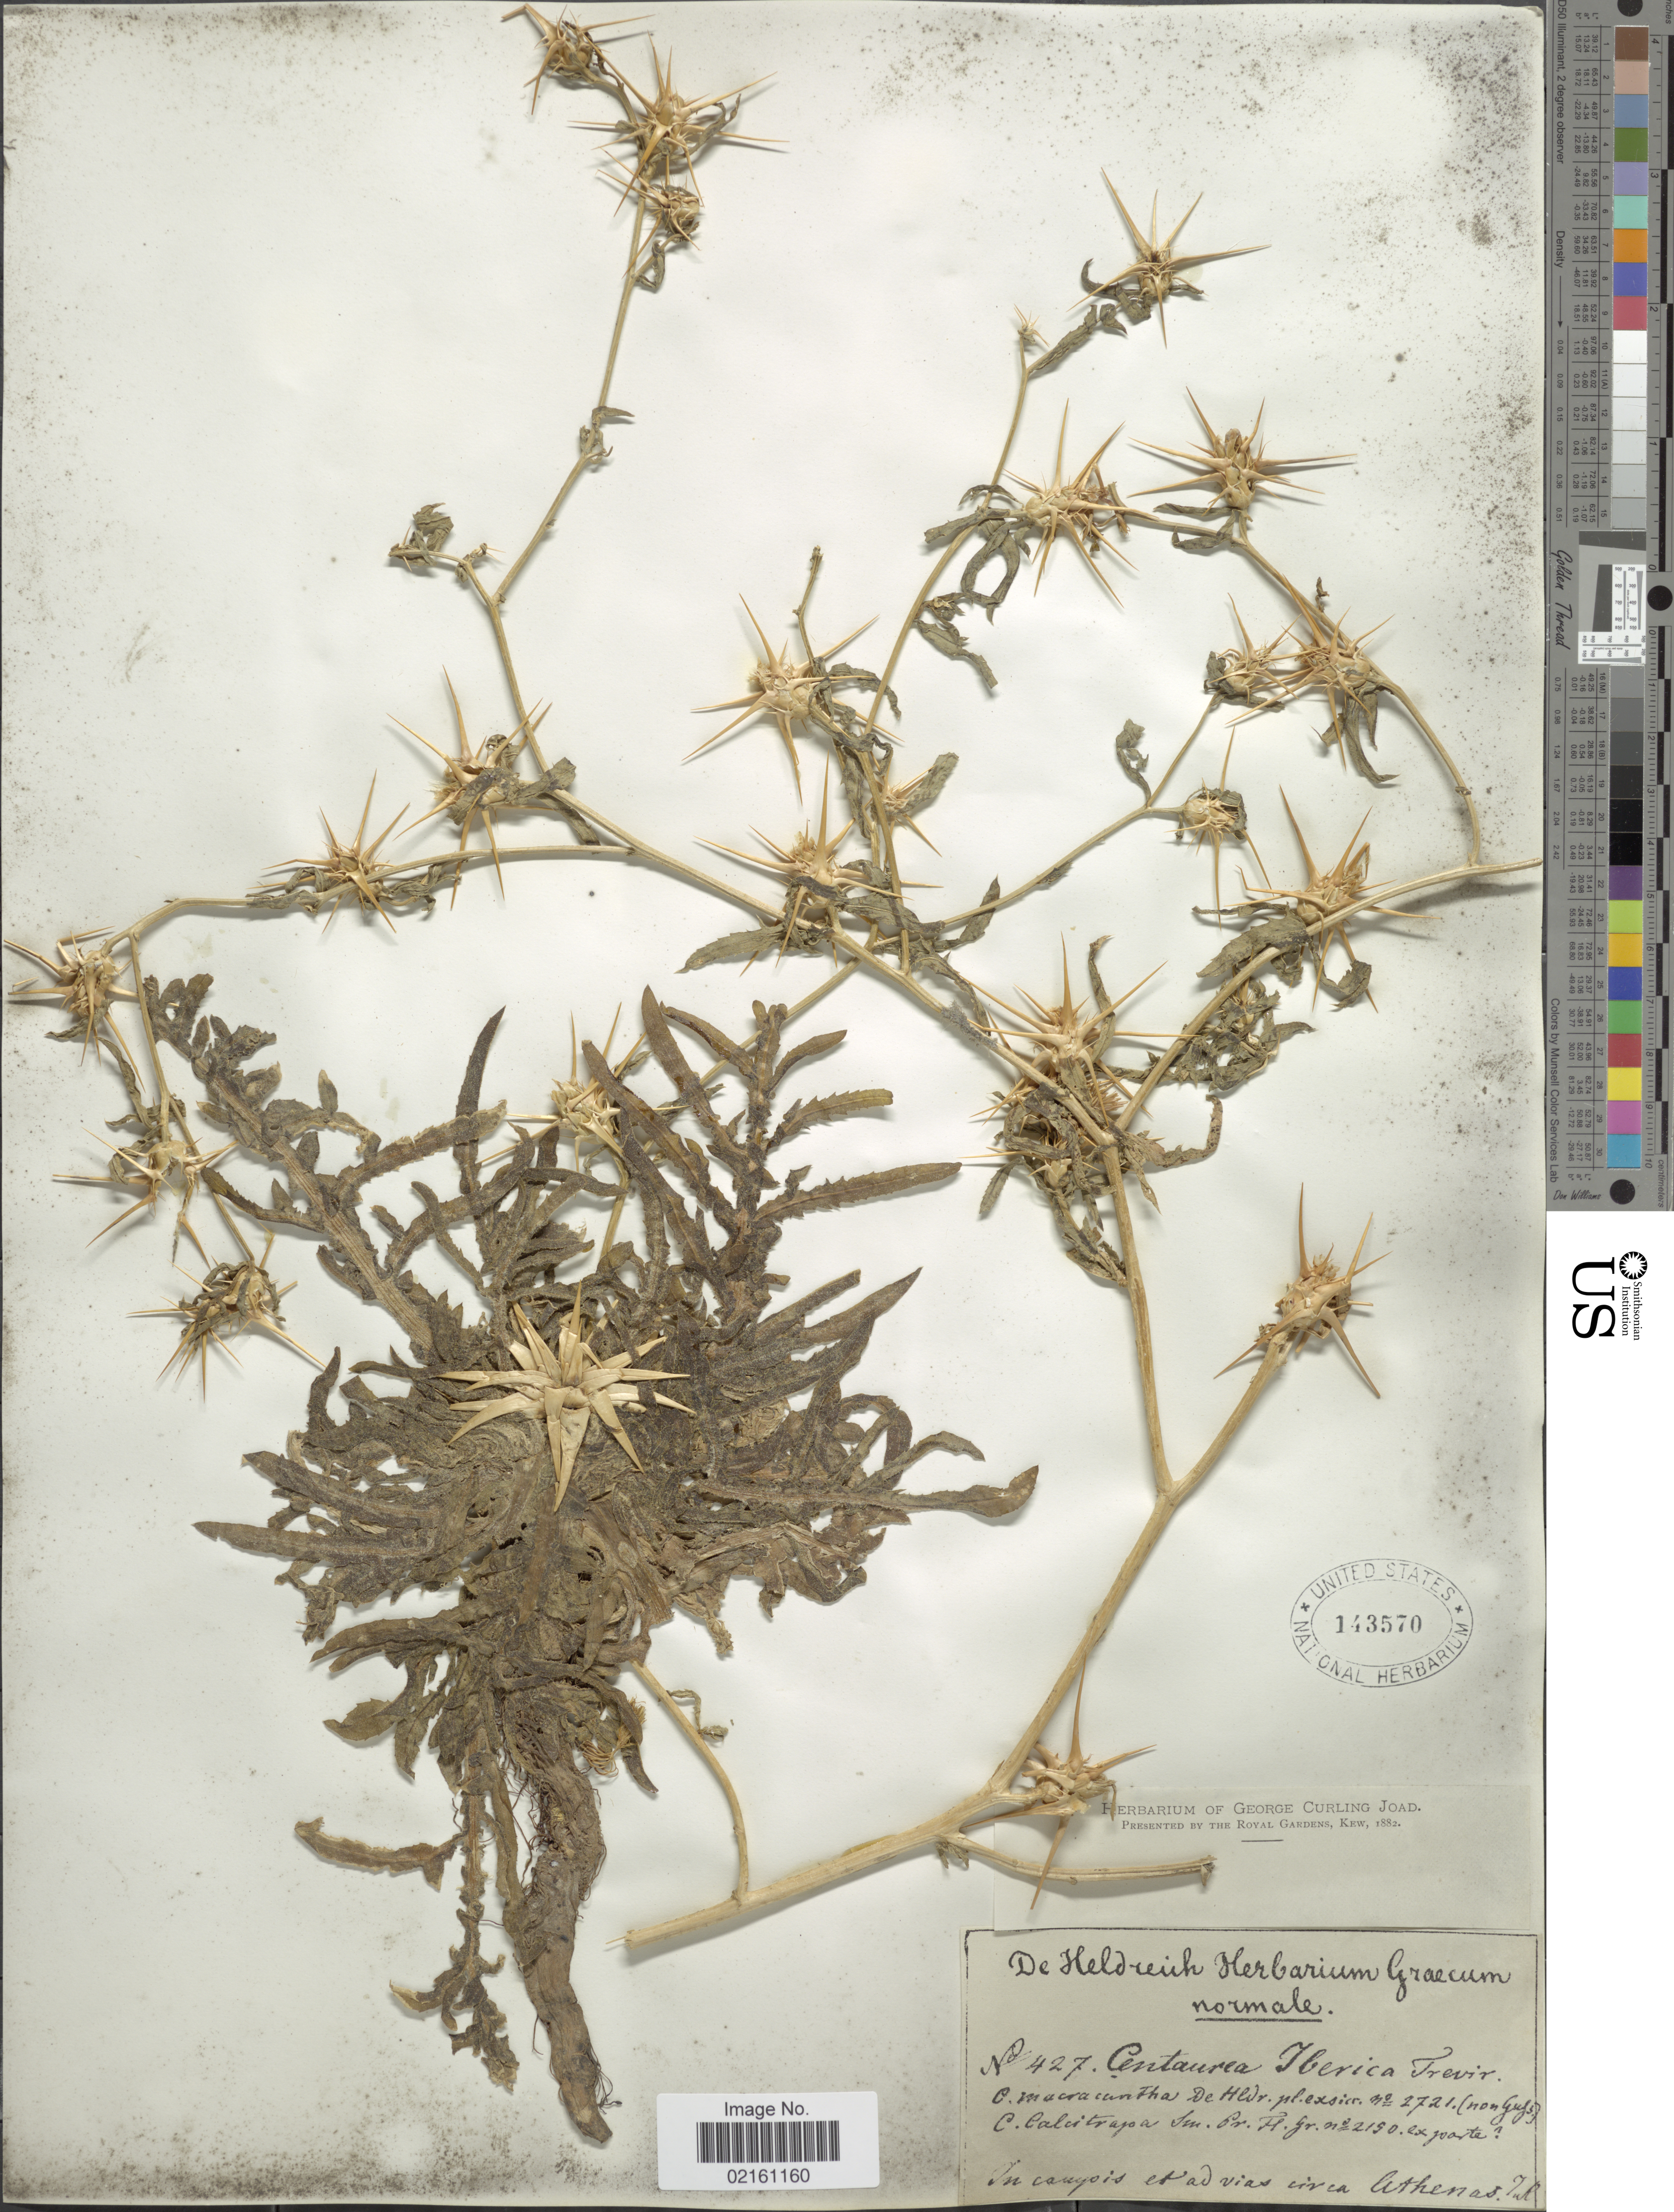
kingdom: Plantae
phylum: Tracheophyta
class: Magnoliopsida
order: Asterales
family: Asteraceae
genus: Centaurea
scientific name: Centaurea iberica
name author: Trevir. ex Spreng.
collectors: -. De Heldreich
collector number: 427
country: Greece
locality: Graecum, circa Athenas [illegible text]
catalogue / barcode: US 143570